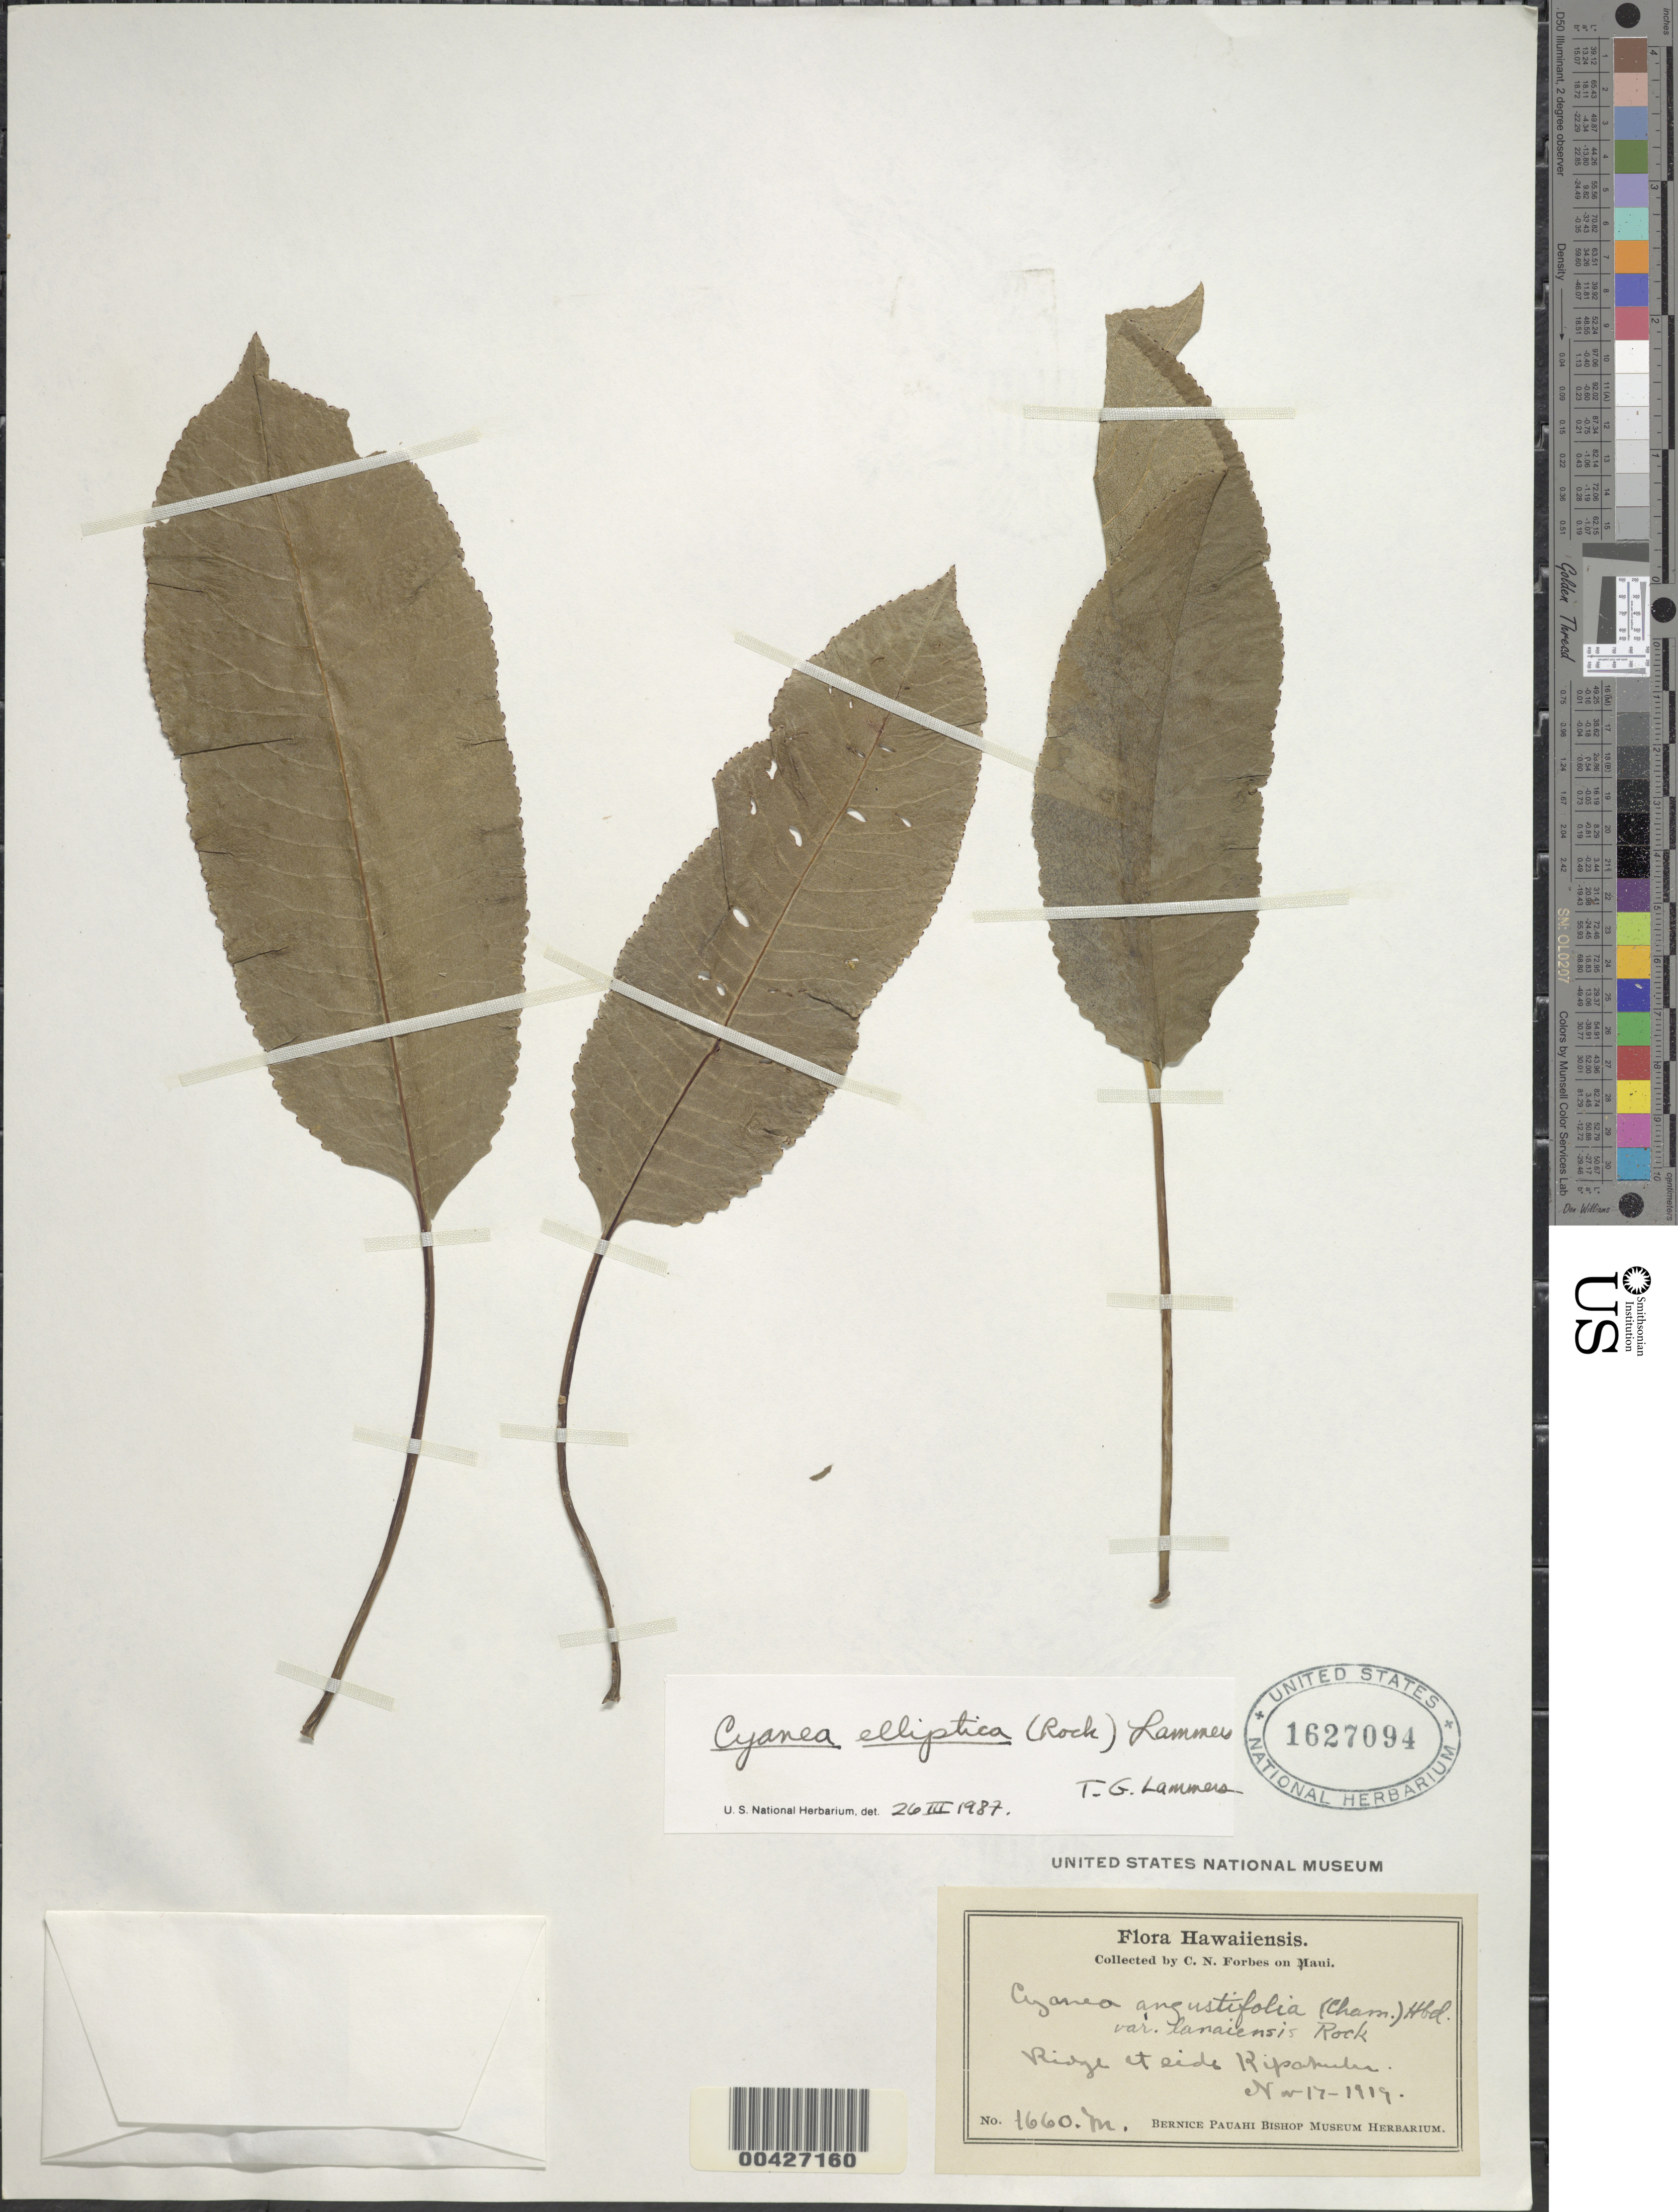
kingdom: Plantae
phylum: Tracheophyta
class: Magnoliopsida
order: Asterales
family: Campanulaceae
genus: Cyanea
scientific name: Cyanea elliptica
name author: (Rock) Lammers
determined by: Lammers, T. G.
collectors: C. N. Forbes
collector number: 1660.M.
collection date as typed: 17 Nov 1919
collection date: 1919-11-17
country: United States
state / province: Hawaii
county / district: Maui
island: Maui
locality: Ridge at side Kipahulu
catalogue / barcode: US 1627094